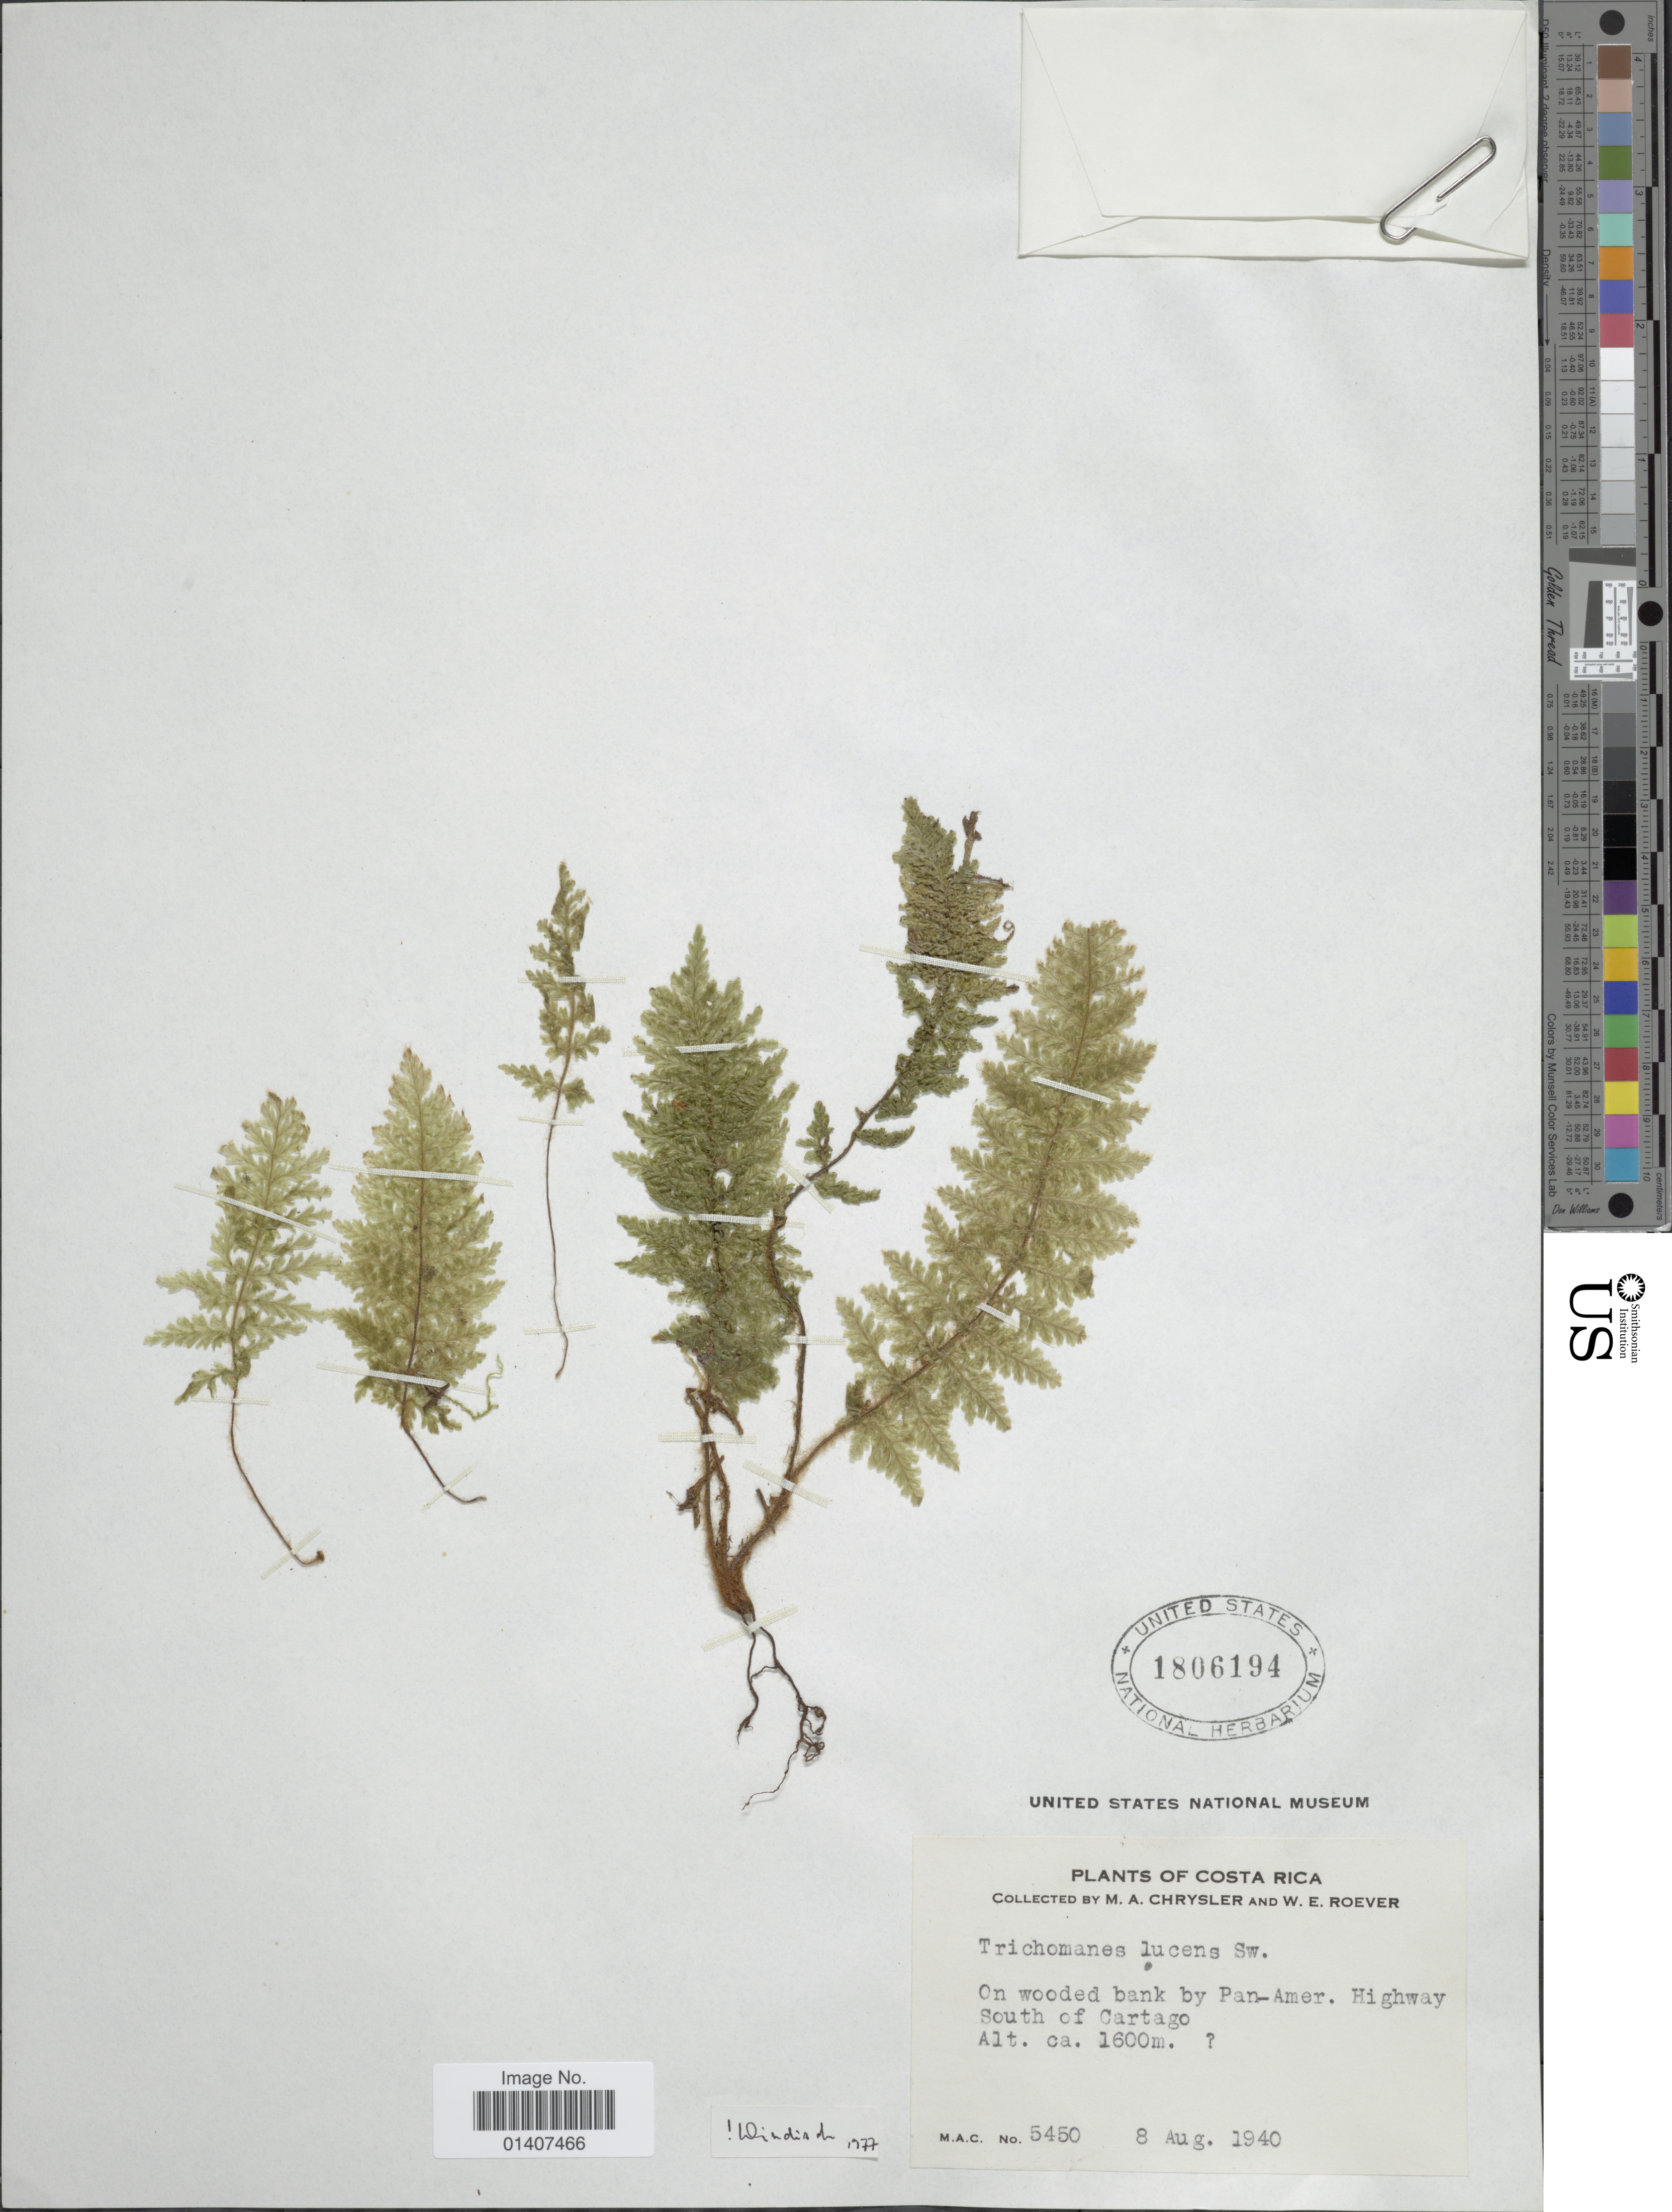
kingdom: Plantae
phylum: Tracheophyta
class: Polypodiopsida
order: Hymenophyllales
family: Hymenophyllaceae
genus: Trichomanes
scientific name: Trichomanes lucens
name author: Sw.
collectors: M. A. Chrysler & W. Roever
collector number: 5450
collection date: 1940-08-08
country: Costa Rica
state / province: Cartago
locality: On wooded bank by Pan-Amer. highway South of Cartago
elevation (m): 1600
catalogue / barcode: US 1806194